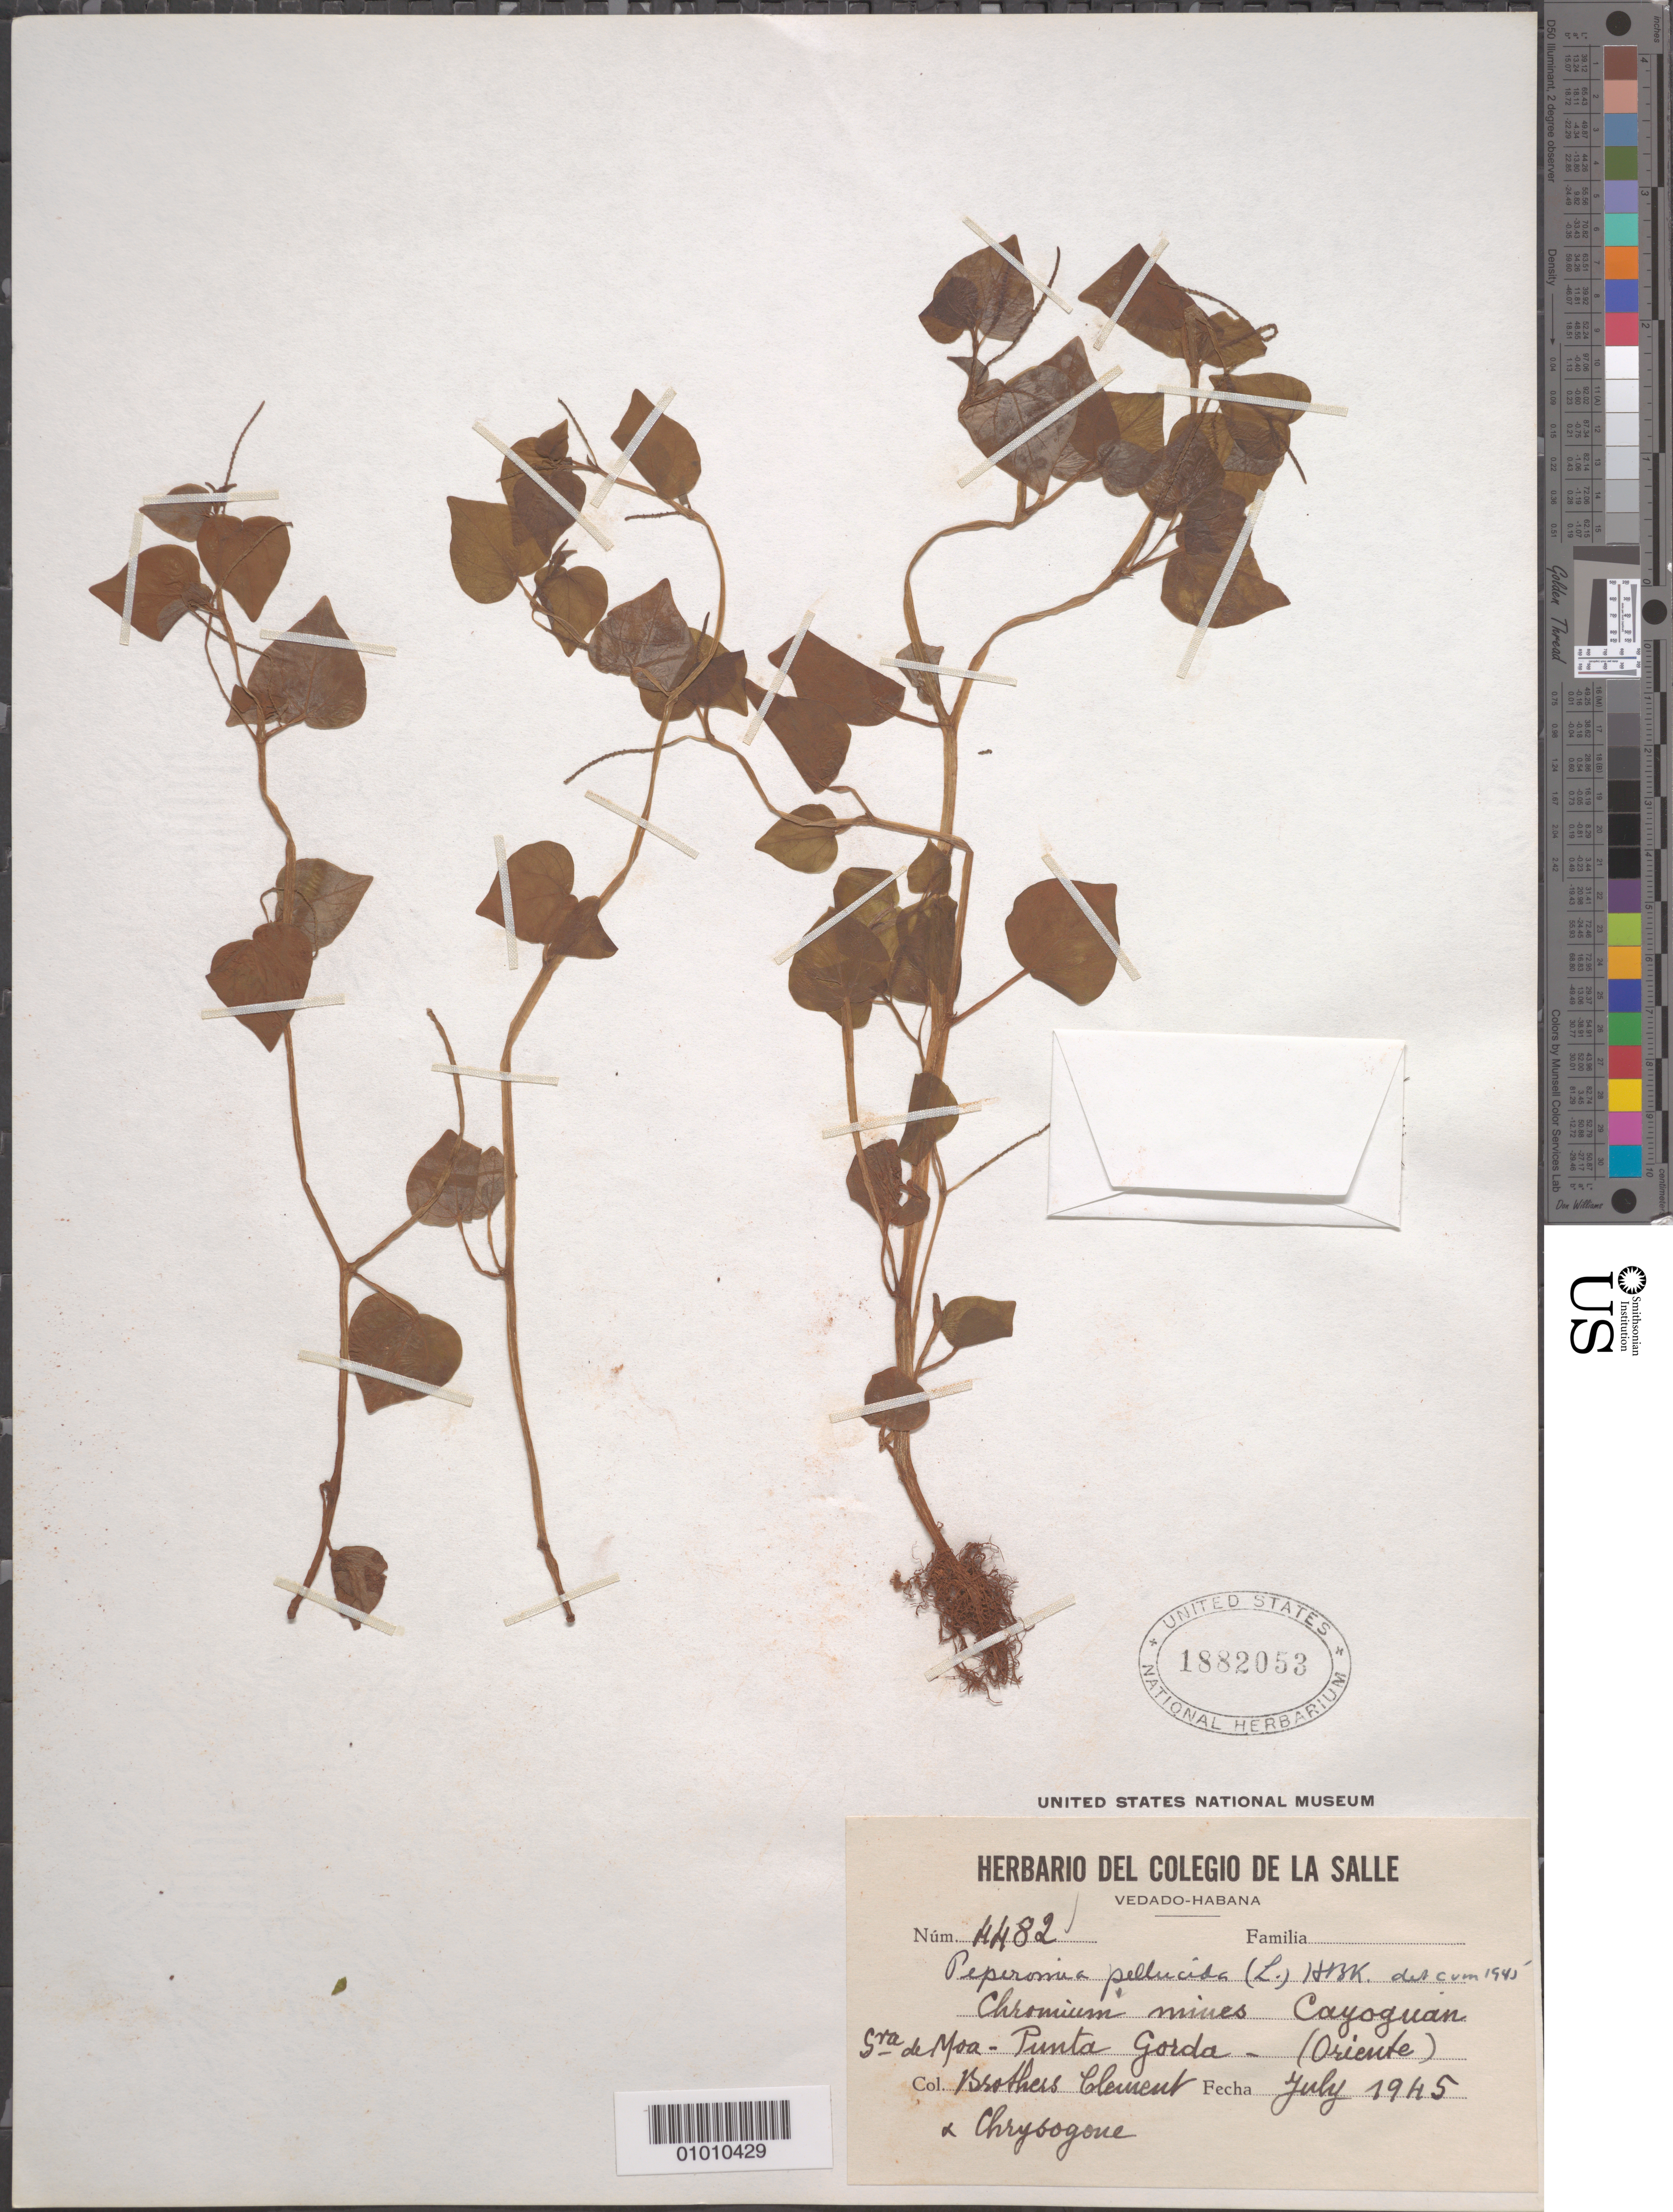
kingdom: Plantae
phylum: Tracheophyta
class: Magnoliopsida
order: Piperales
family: Piperaceae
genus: Peperomia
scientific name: Peperomia pellucida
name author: (L.) Kunth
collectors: Bro. Clemente & B. Chrysogone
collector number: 4482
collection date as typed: Jul 1945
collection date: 1945-07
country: Cuba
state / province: Oriente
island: Cuba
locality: Chromium mines Cayoguan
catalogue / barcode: US 1882053